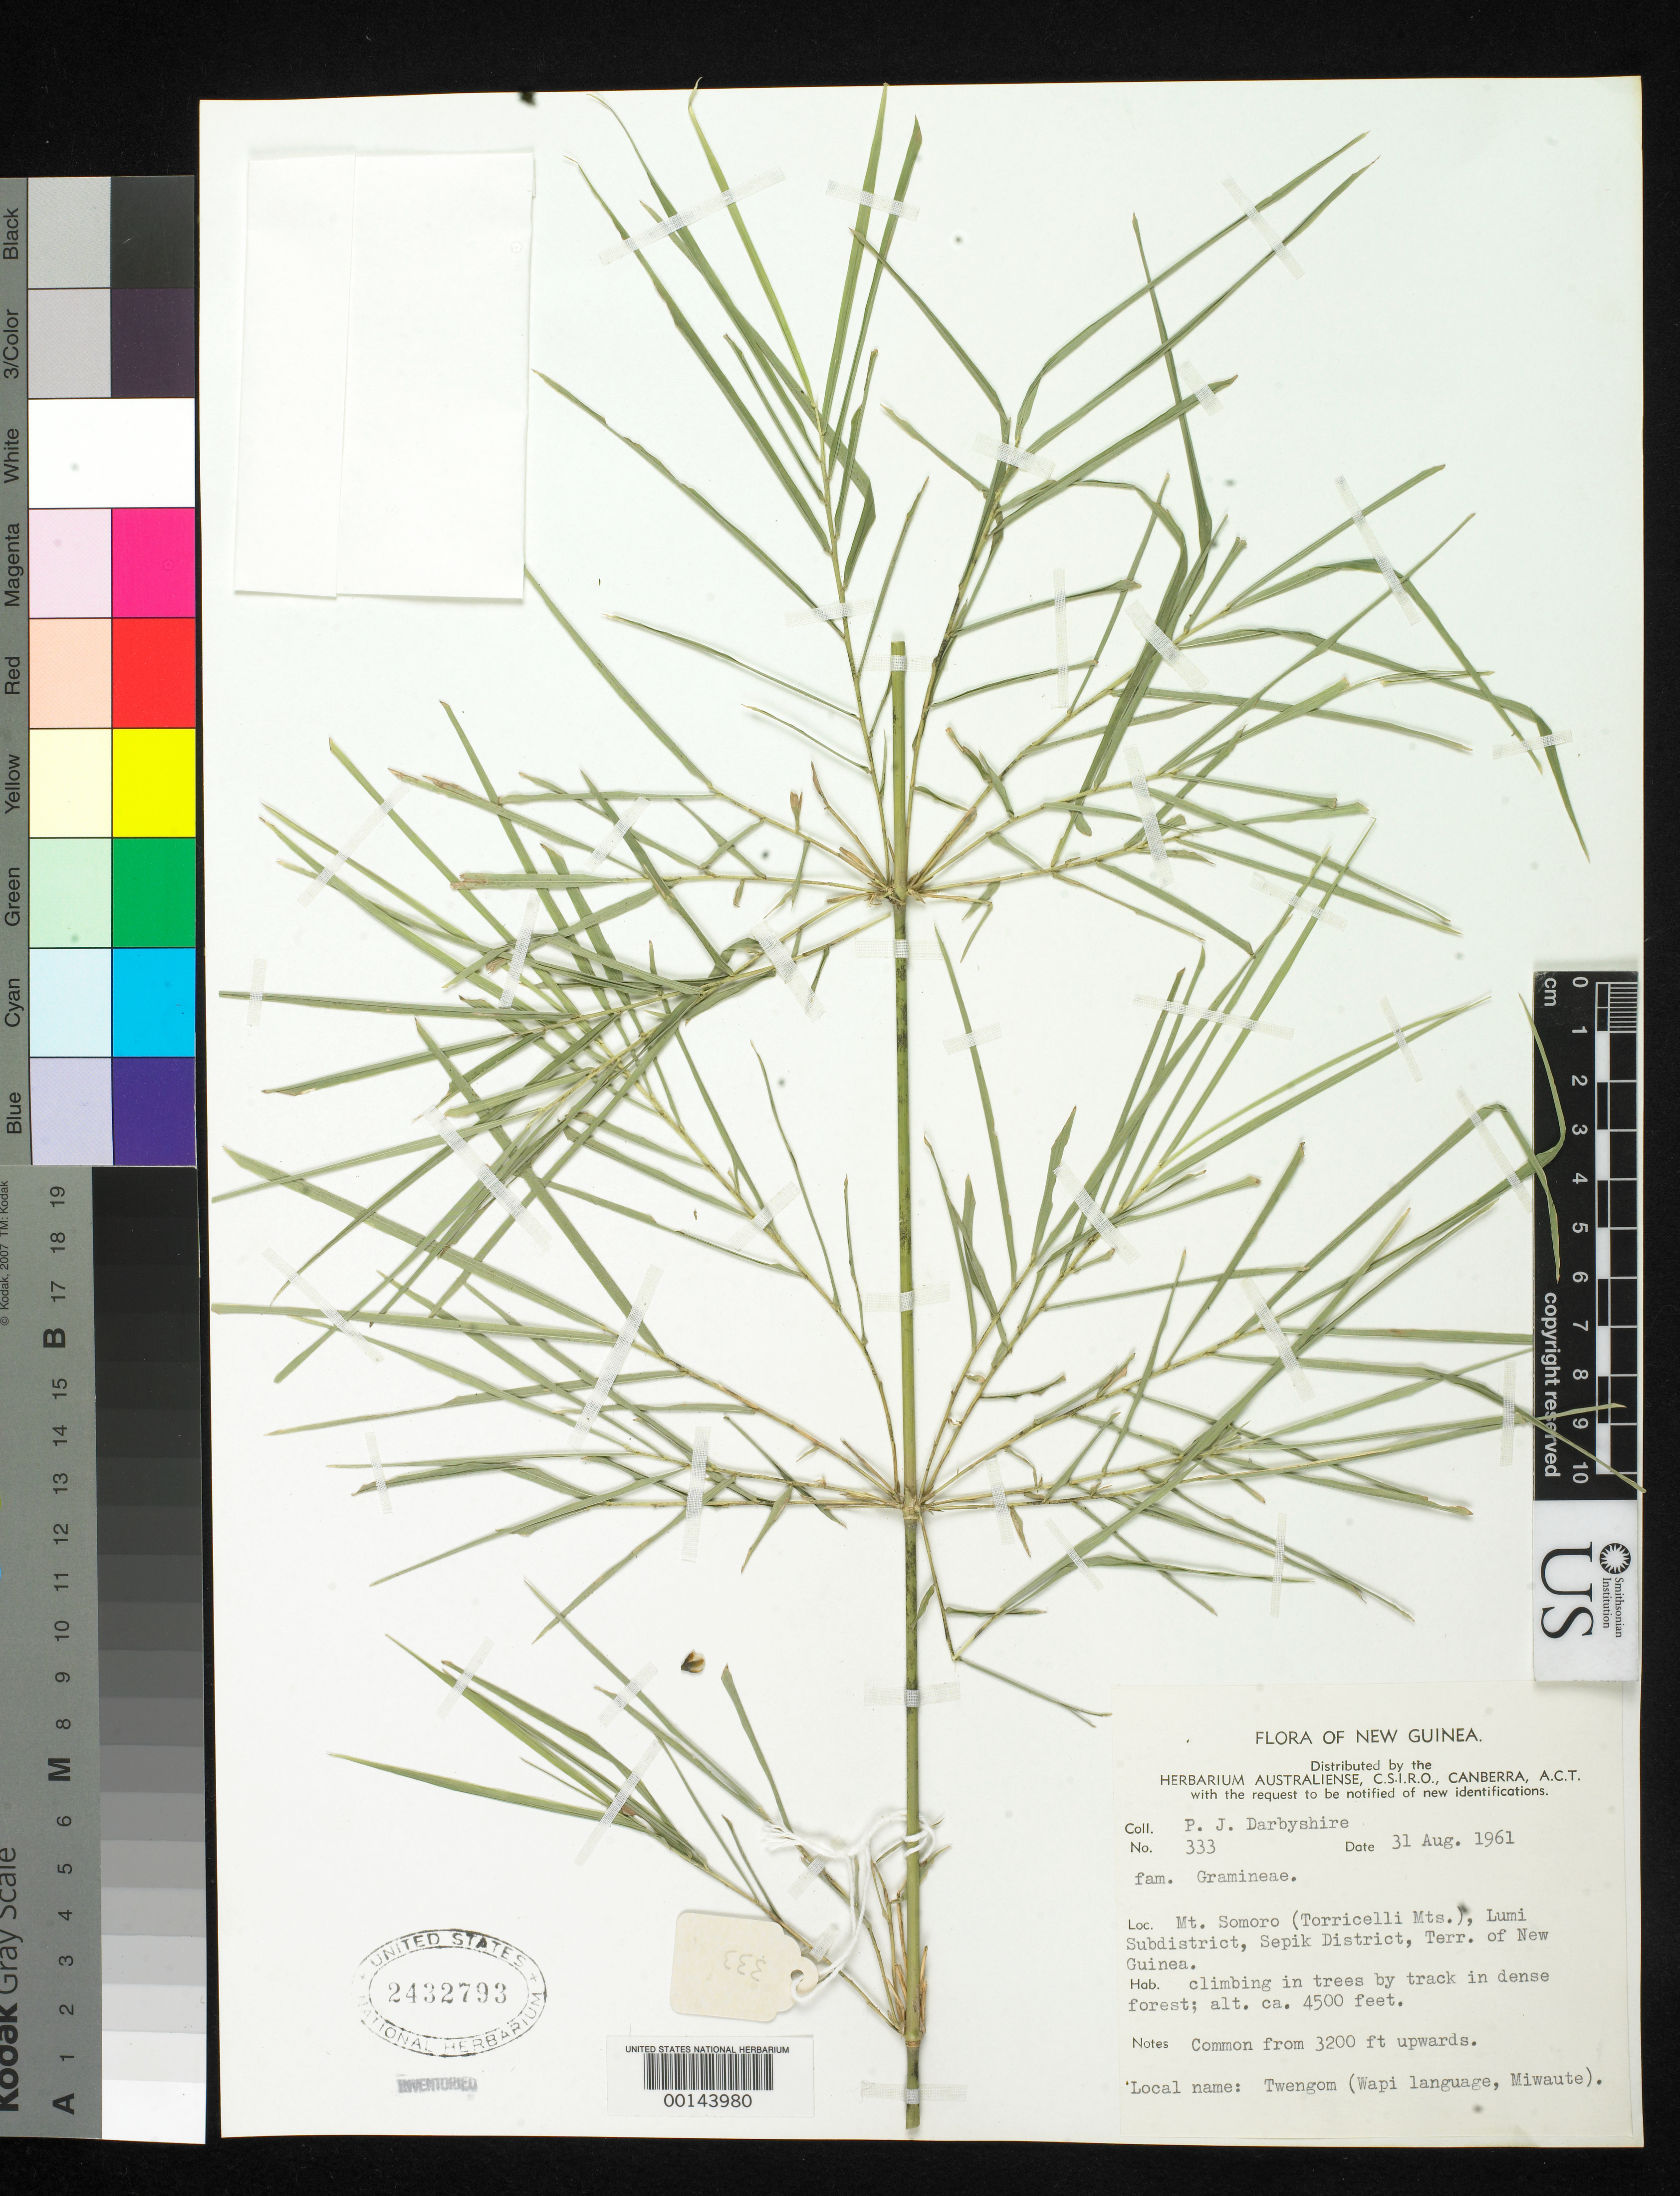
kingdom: Plantae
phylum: Tracheophyta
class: Liliopsida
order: Poales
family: Poaceae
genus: Racemobambos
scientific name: Racemobambos sp.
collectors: P. Darbyshire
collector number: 333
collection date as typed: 31 Aug 1961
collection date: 1961-08-31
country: Papua New Guinea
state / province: Southern Highlands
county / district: Sepik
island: New Guinea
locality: Mt. Somoro (Torricelli Mts.), Lumi Subdist.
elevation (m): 1373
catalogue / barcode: US 2432793